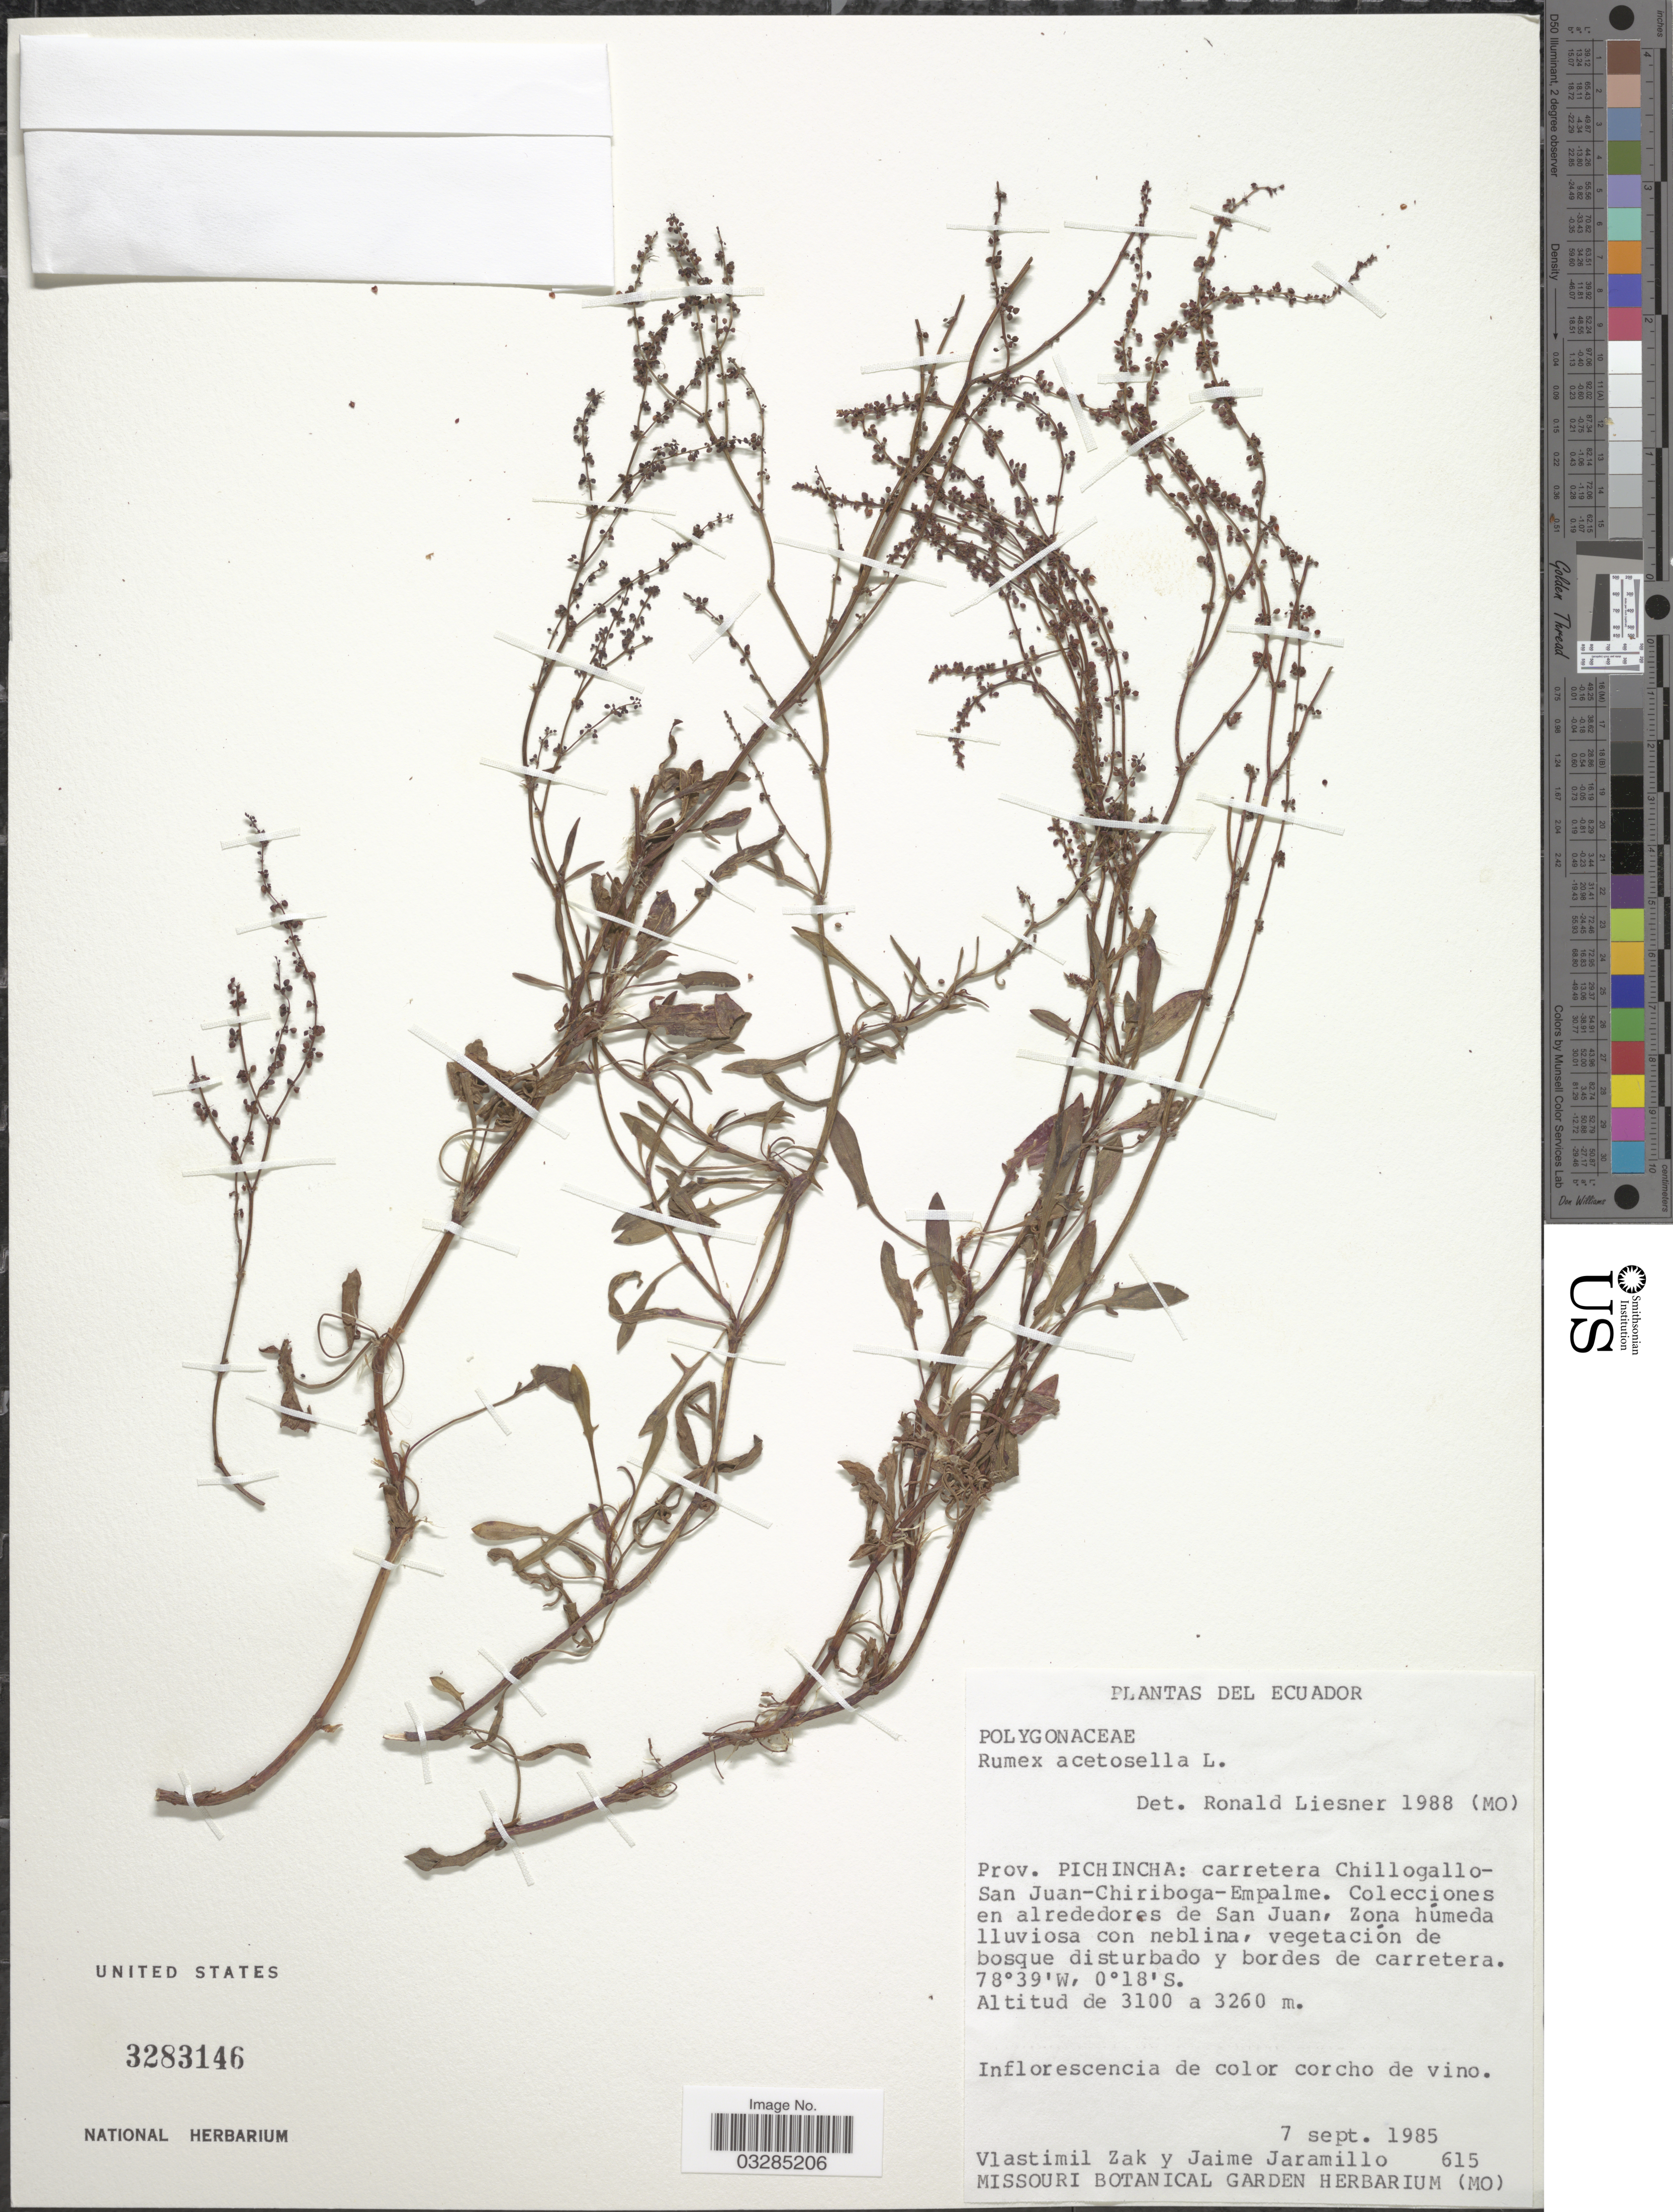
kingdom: Plantae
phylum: Tracheophyta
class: Magnoliopsida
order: Caryophyllales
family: Polygonaceae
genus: Rumex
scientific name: Rumex acetosella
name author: L.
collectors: V. Zak & J. Jaramillo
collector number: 615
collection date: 1985-09-07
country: Ecuador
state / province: Pichincha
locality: Carretera Chillogallo-San Juan-Chiriboga-Empalme. Colecciones en alrededores de San Juan.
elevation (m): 3100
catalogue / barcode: US 3283146